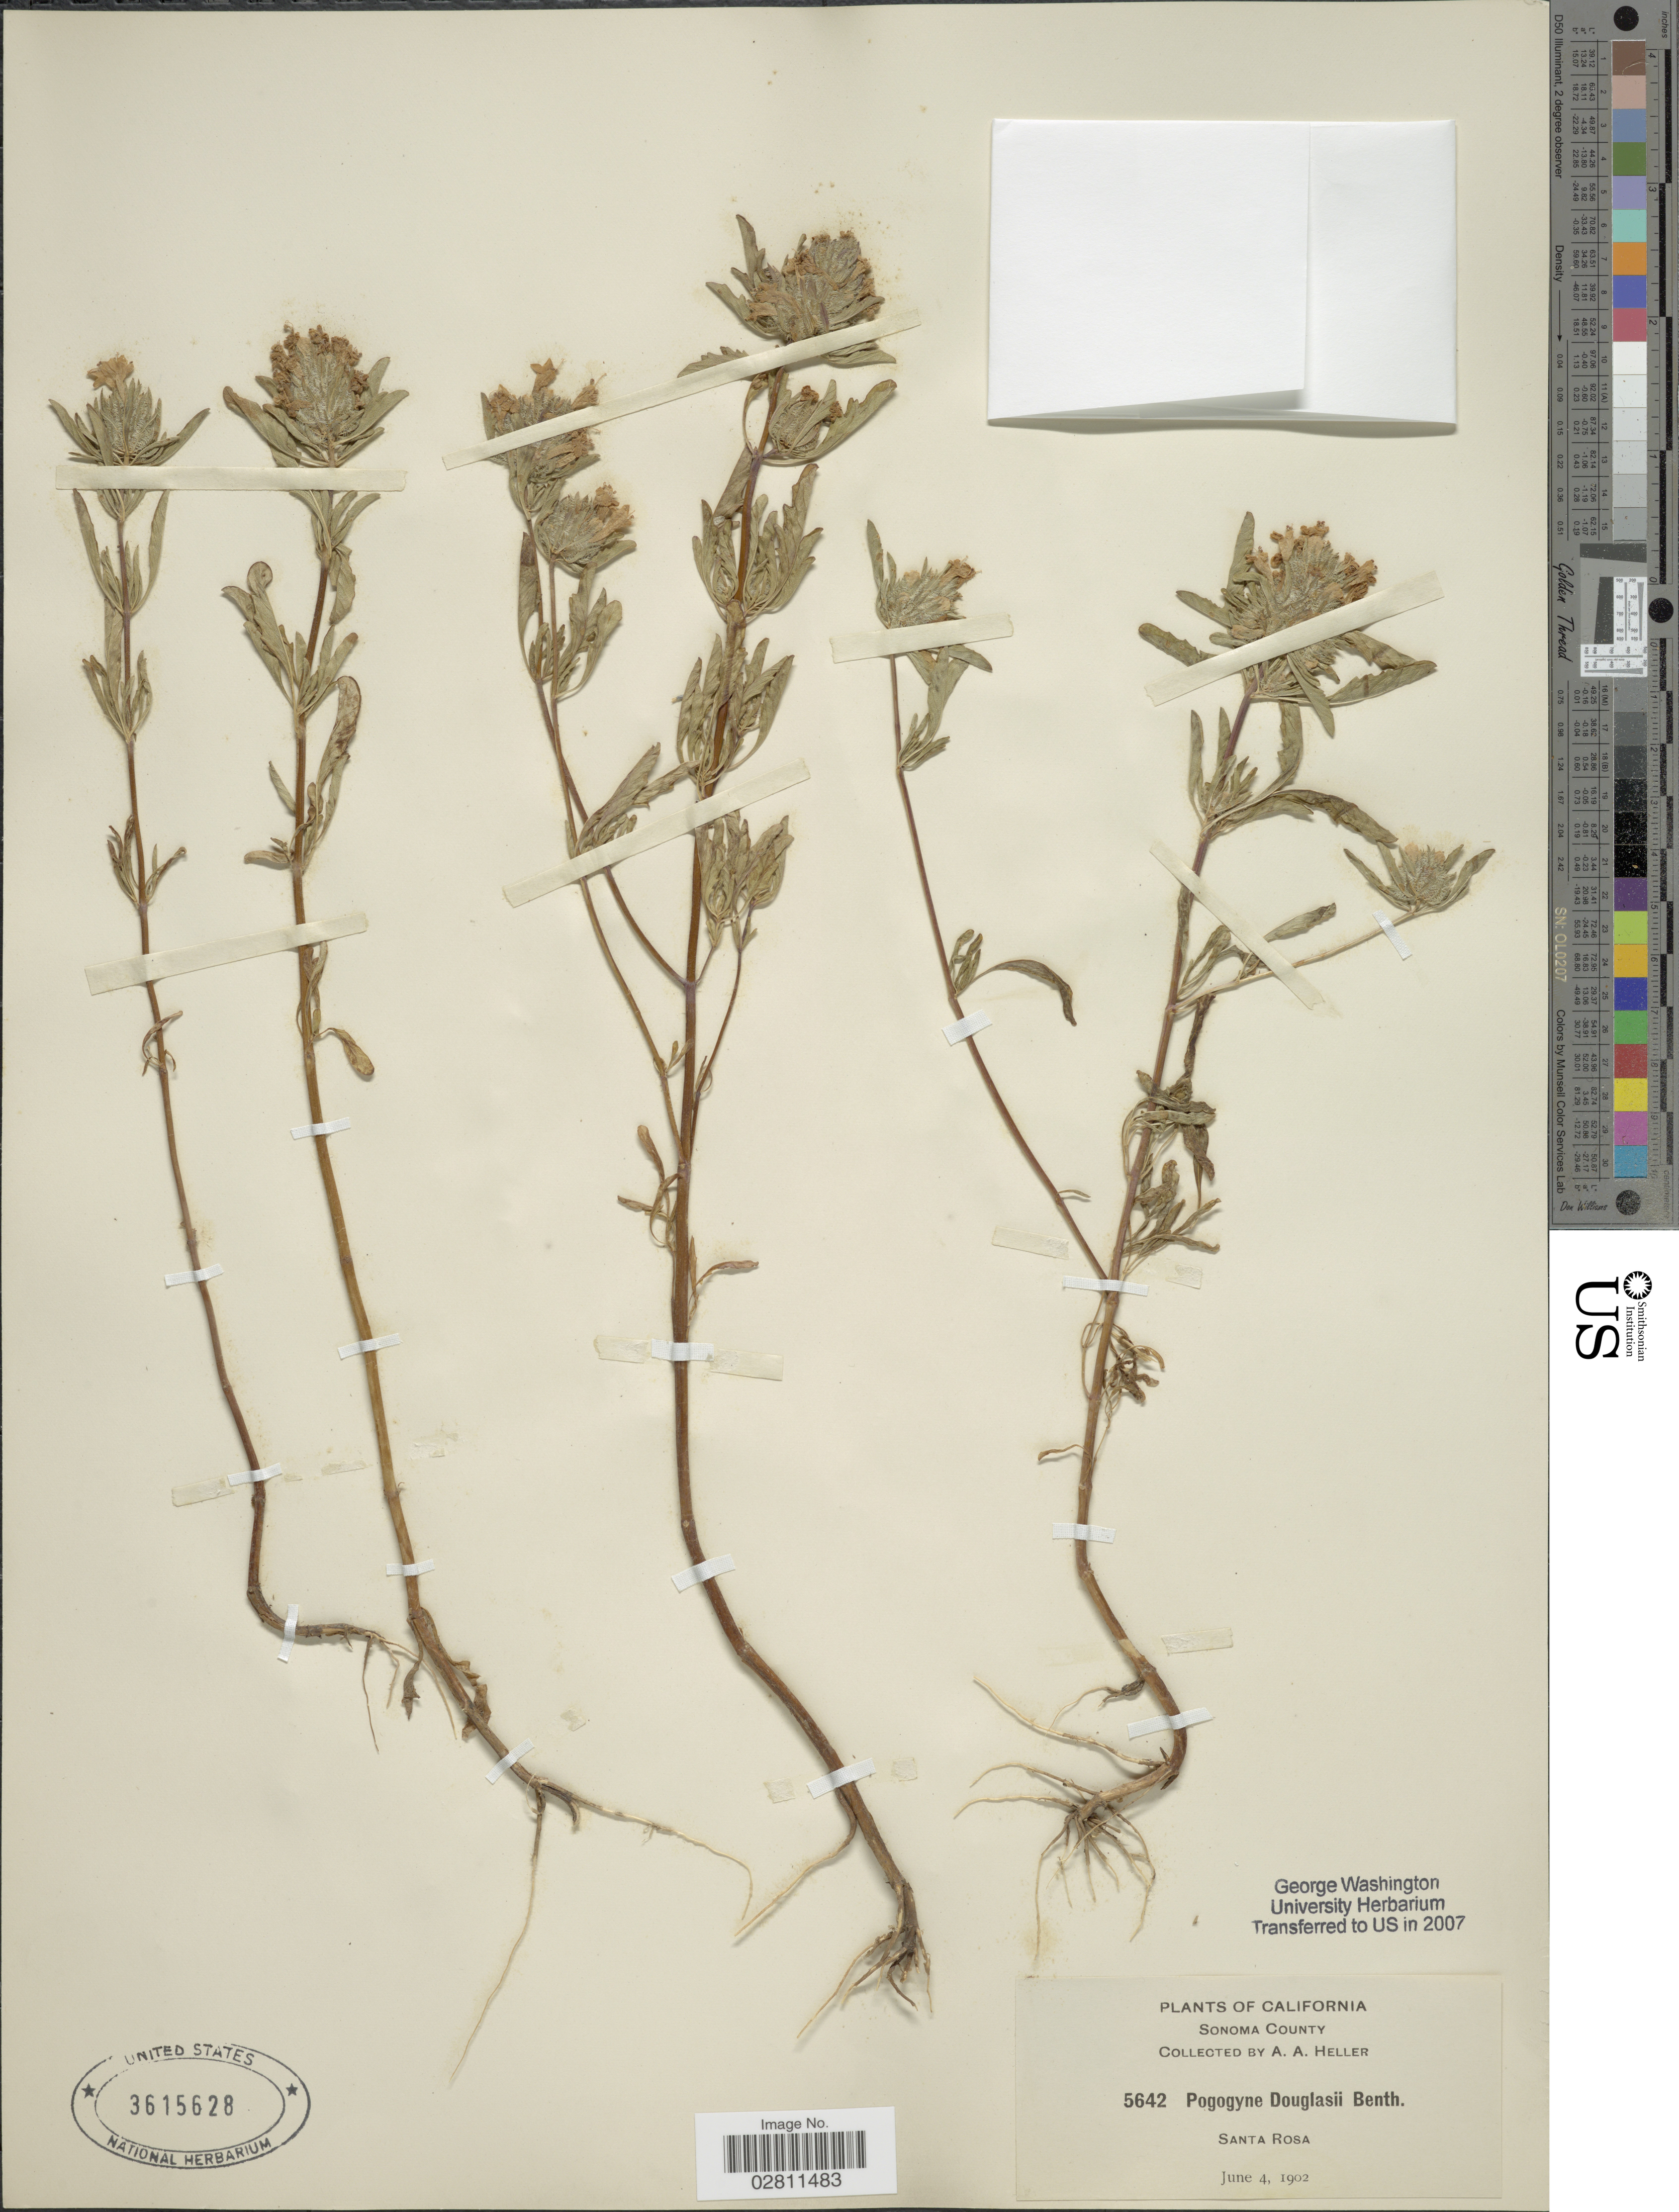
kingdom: Plantae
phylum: Tracheophyta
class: Magnoliopsida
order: Lamiales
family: Lamiaceae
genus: Pogogyne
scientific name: Pogogyne douglasii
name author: Benth.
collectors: A. A. Heller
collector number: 5642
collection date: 1902-06-04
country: United States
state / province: California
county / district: Sonoma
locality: Sonoma County. Santa Rosa.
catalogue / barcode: US 3615628